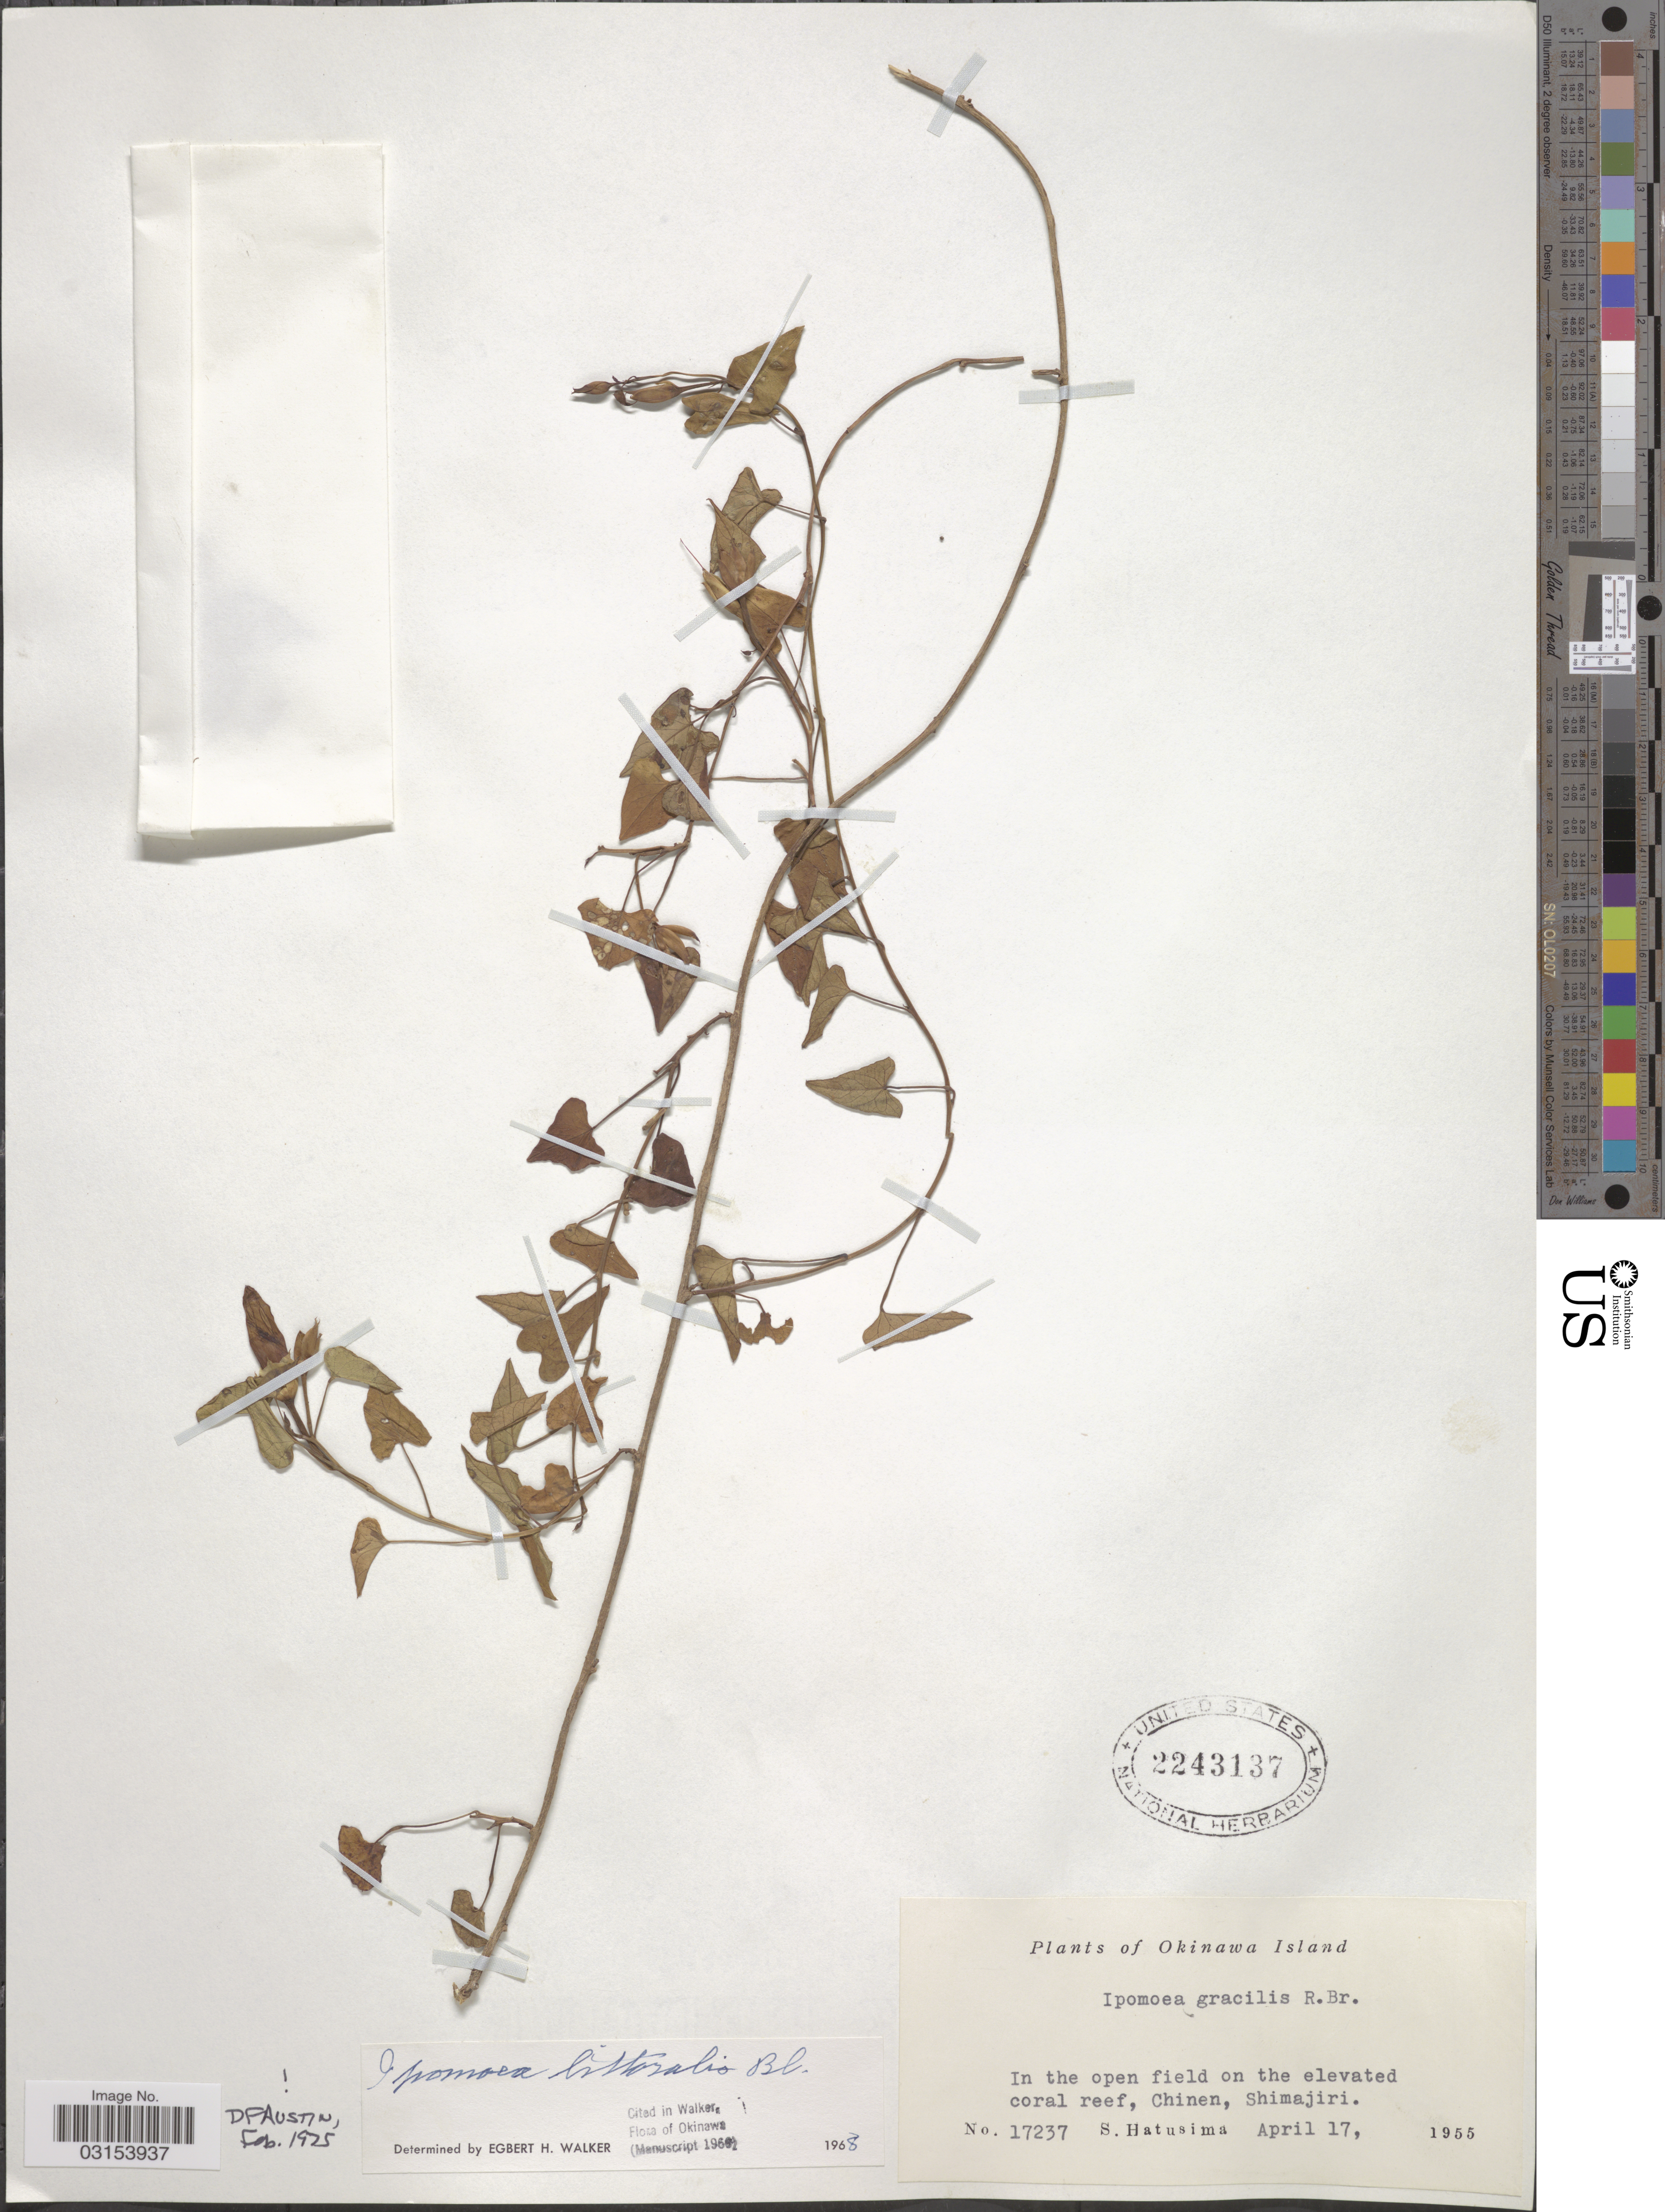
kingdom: Plantae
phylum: Tracheophyta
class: Magnoliopsida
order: Solanales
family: Convolvulaceae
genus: Ipomoea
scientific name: Ipomoea littoralis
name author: Blume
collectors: S. Hatushima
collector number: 17237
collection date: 1955-04-17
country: Japan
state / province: Okinawa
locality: Chinen, Shimajiri.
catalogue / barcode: US 2243137